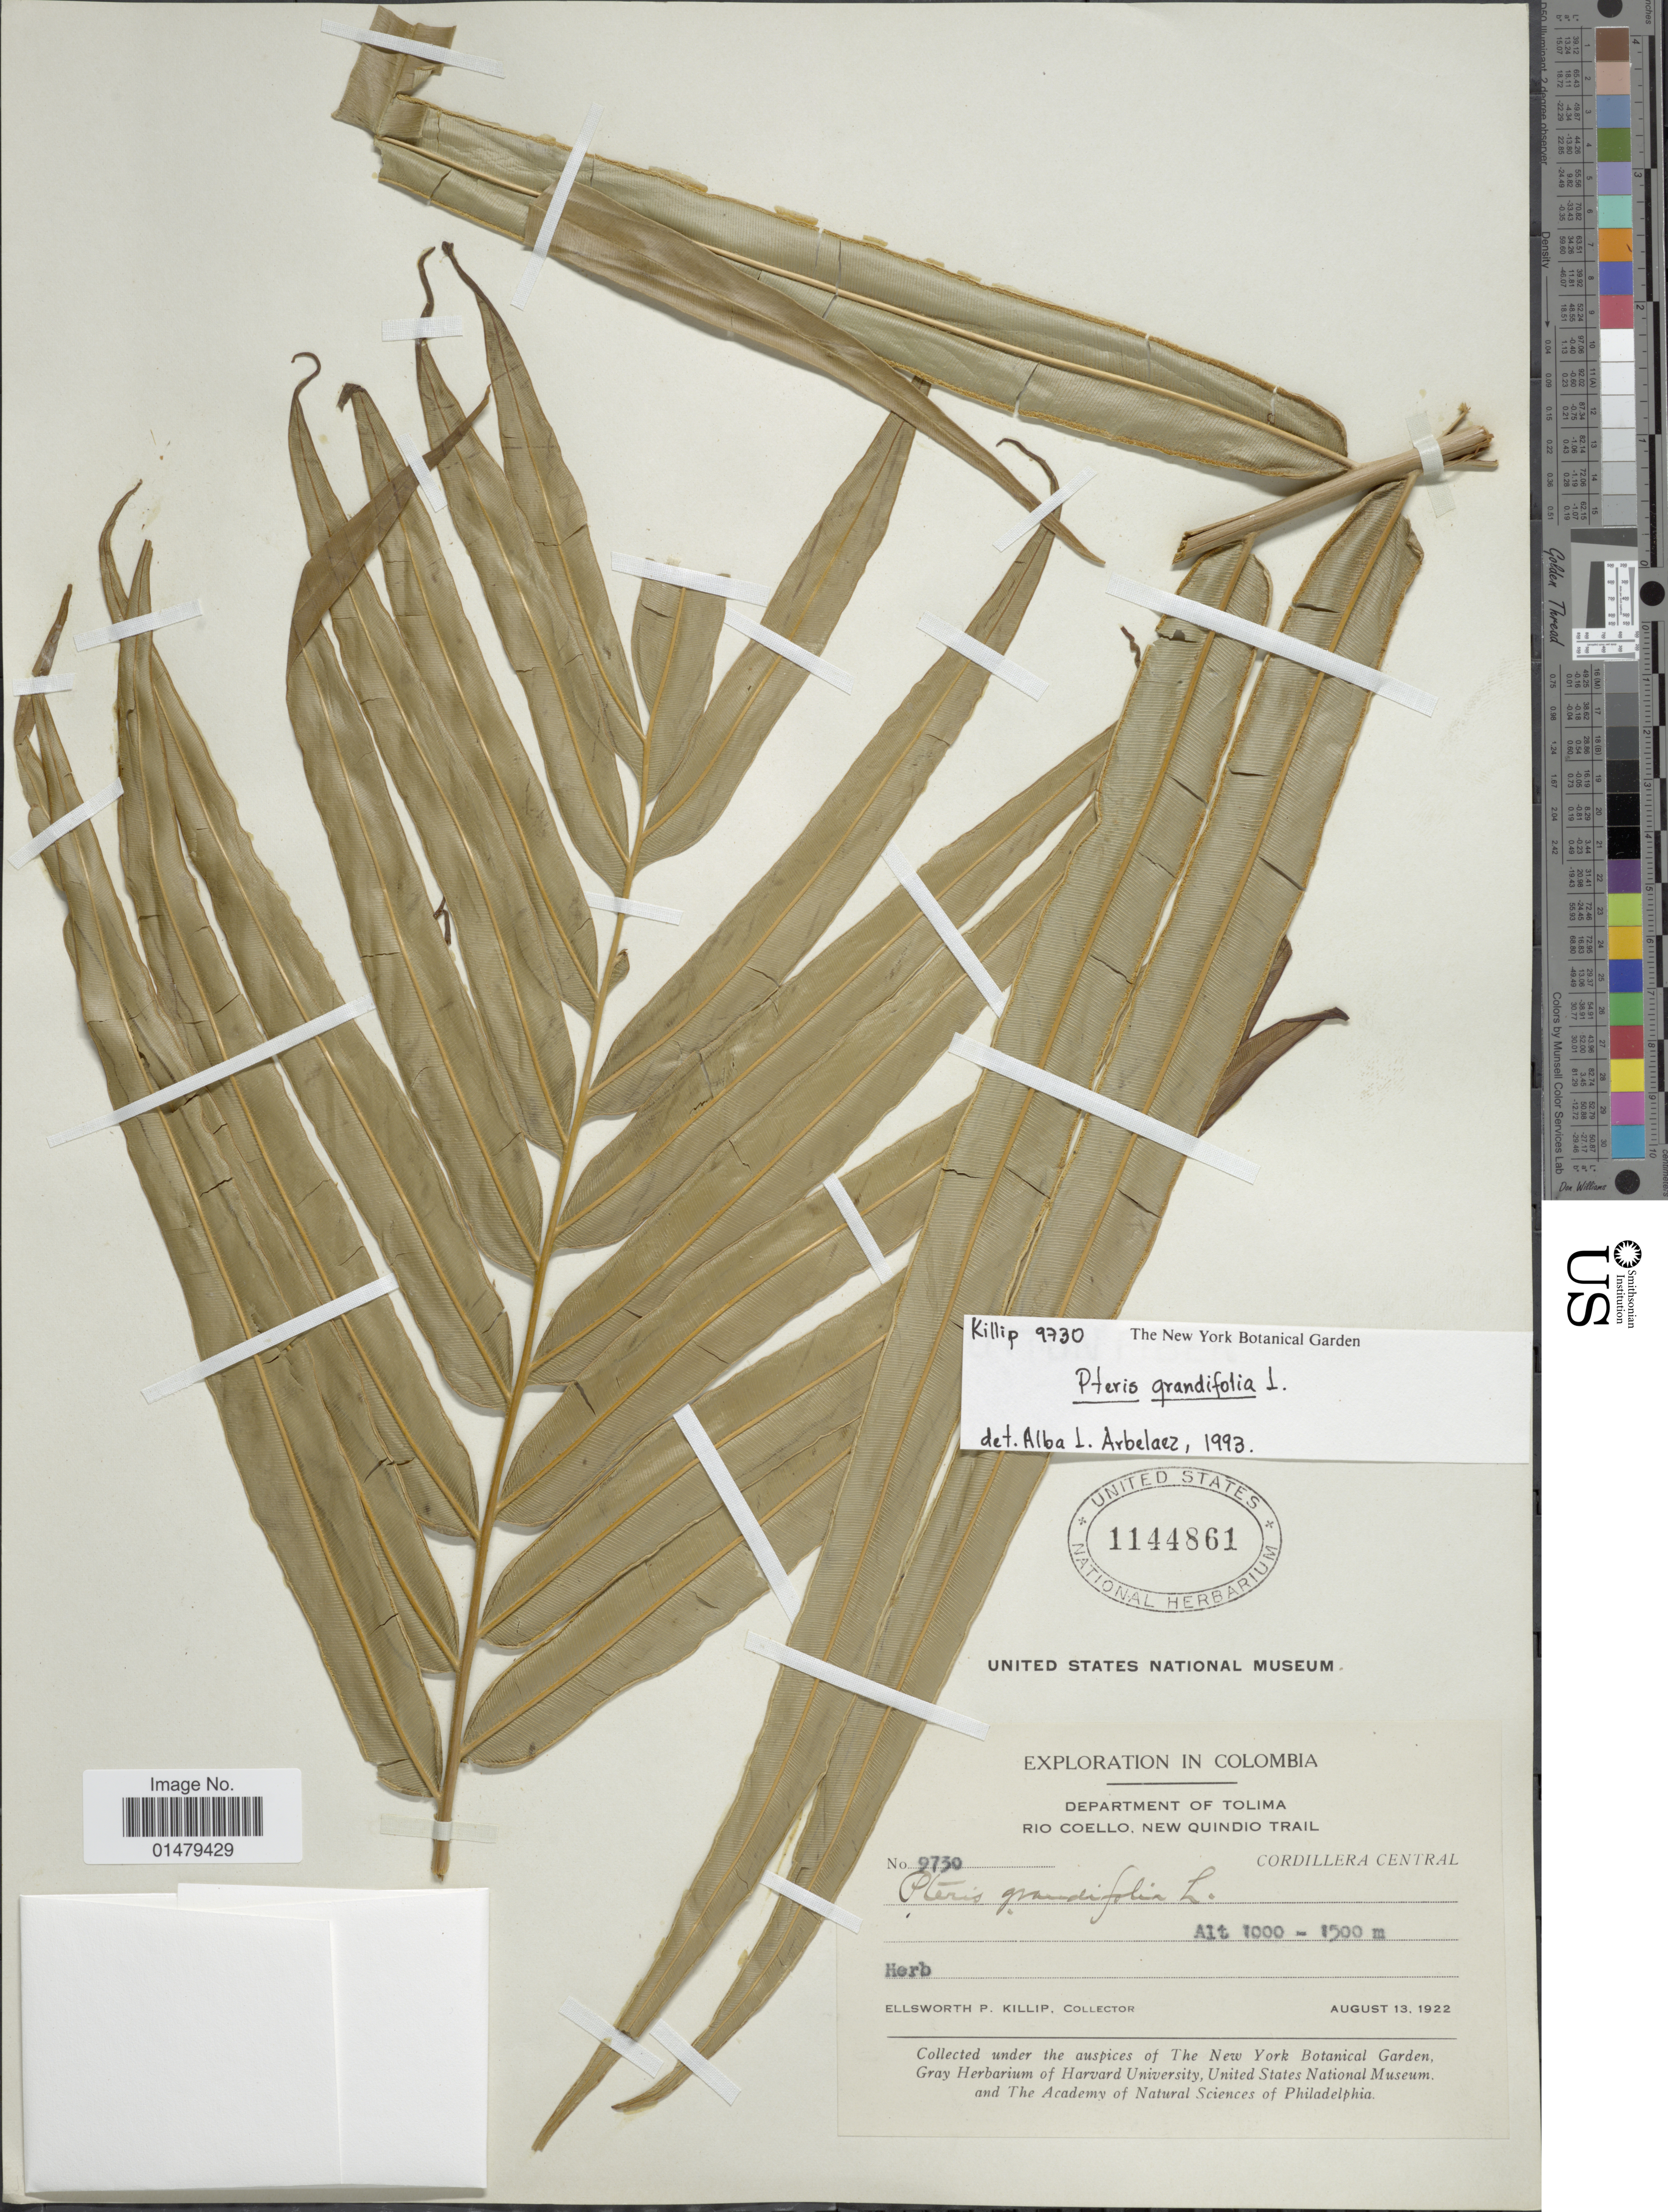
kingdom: Plantae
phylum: Tracheophyta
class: Polypodiopsida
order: Polypodiales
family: Pteridaceae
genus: Pteris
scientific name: Pteris grandifolia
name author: L.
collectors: E. P. Killip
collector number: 9730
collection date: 1922-08-13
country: Colombia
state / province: Tolima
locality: Department of Tolima. Rio Coello, New Quindio Trail. Cordillera Central.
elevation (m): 1000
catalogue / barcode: US 1144861